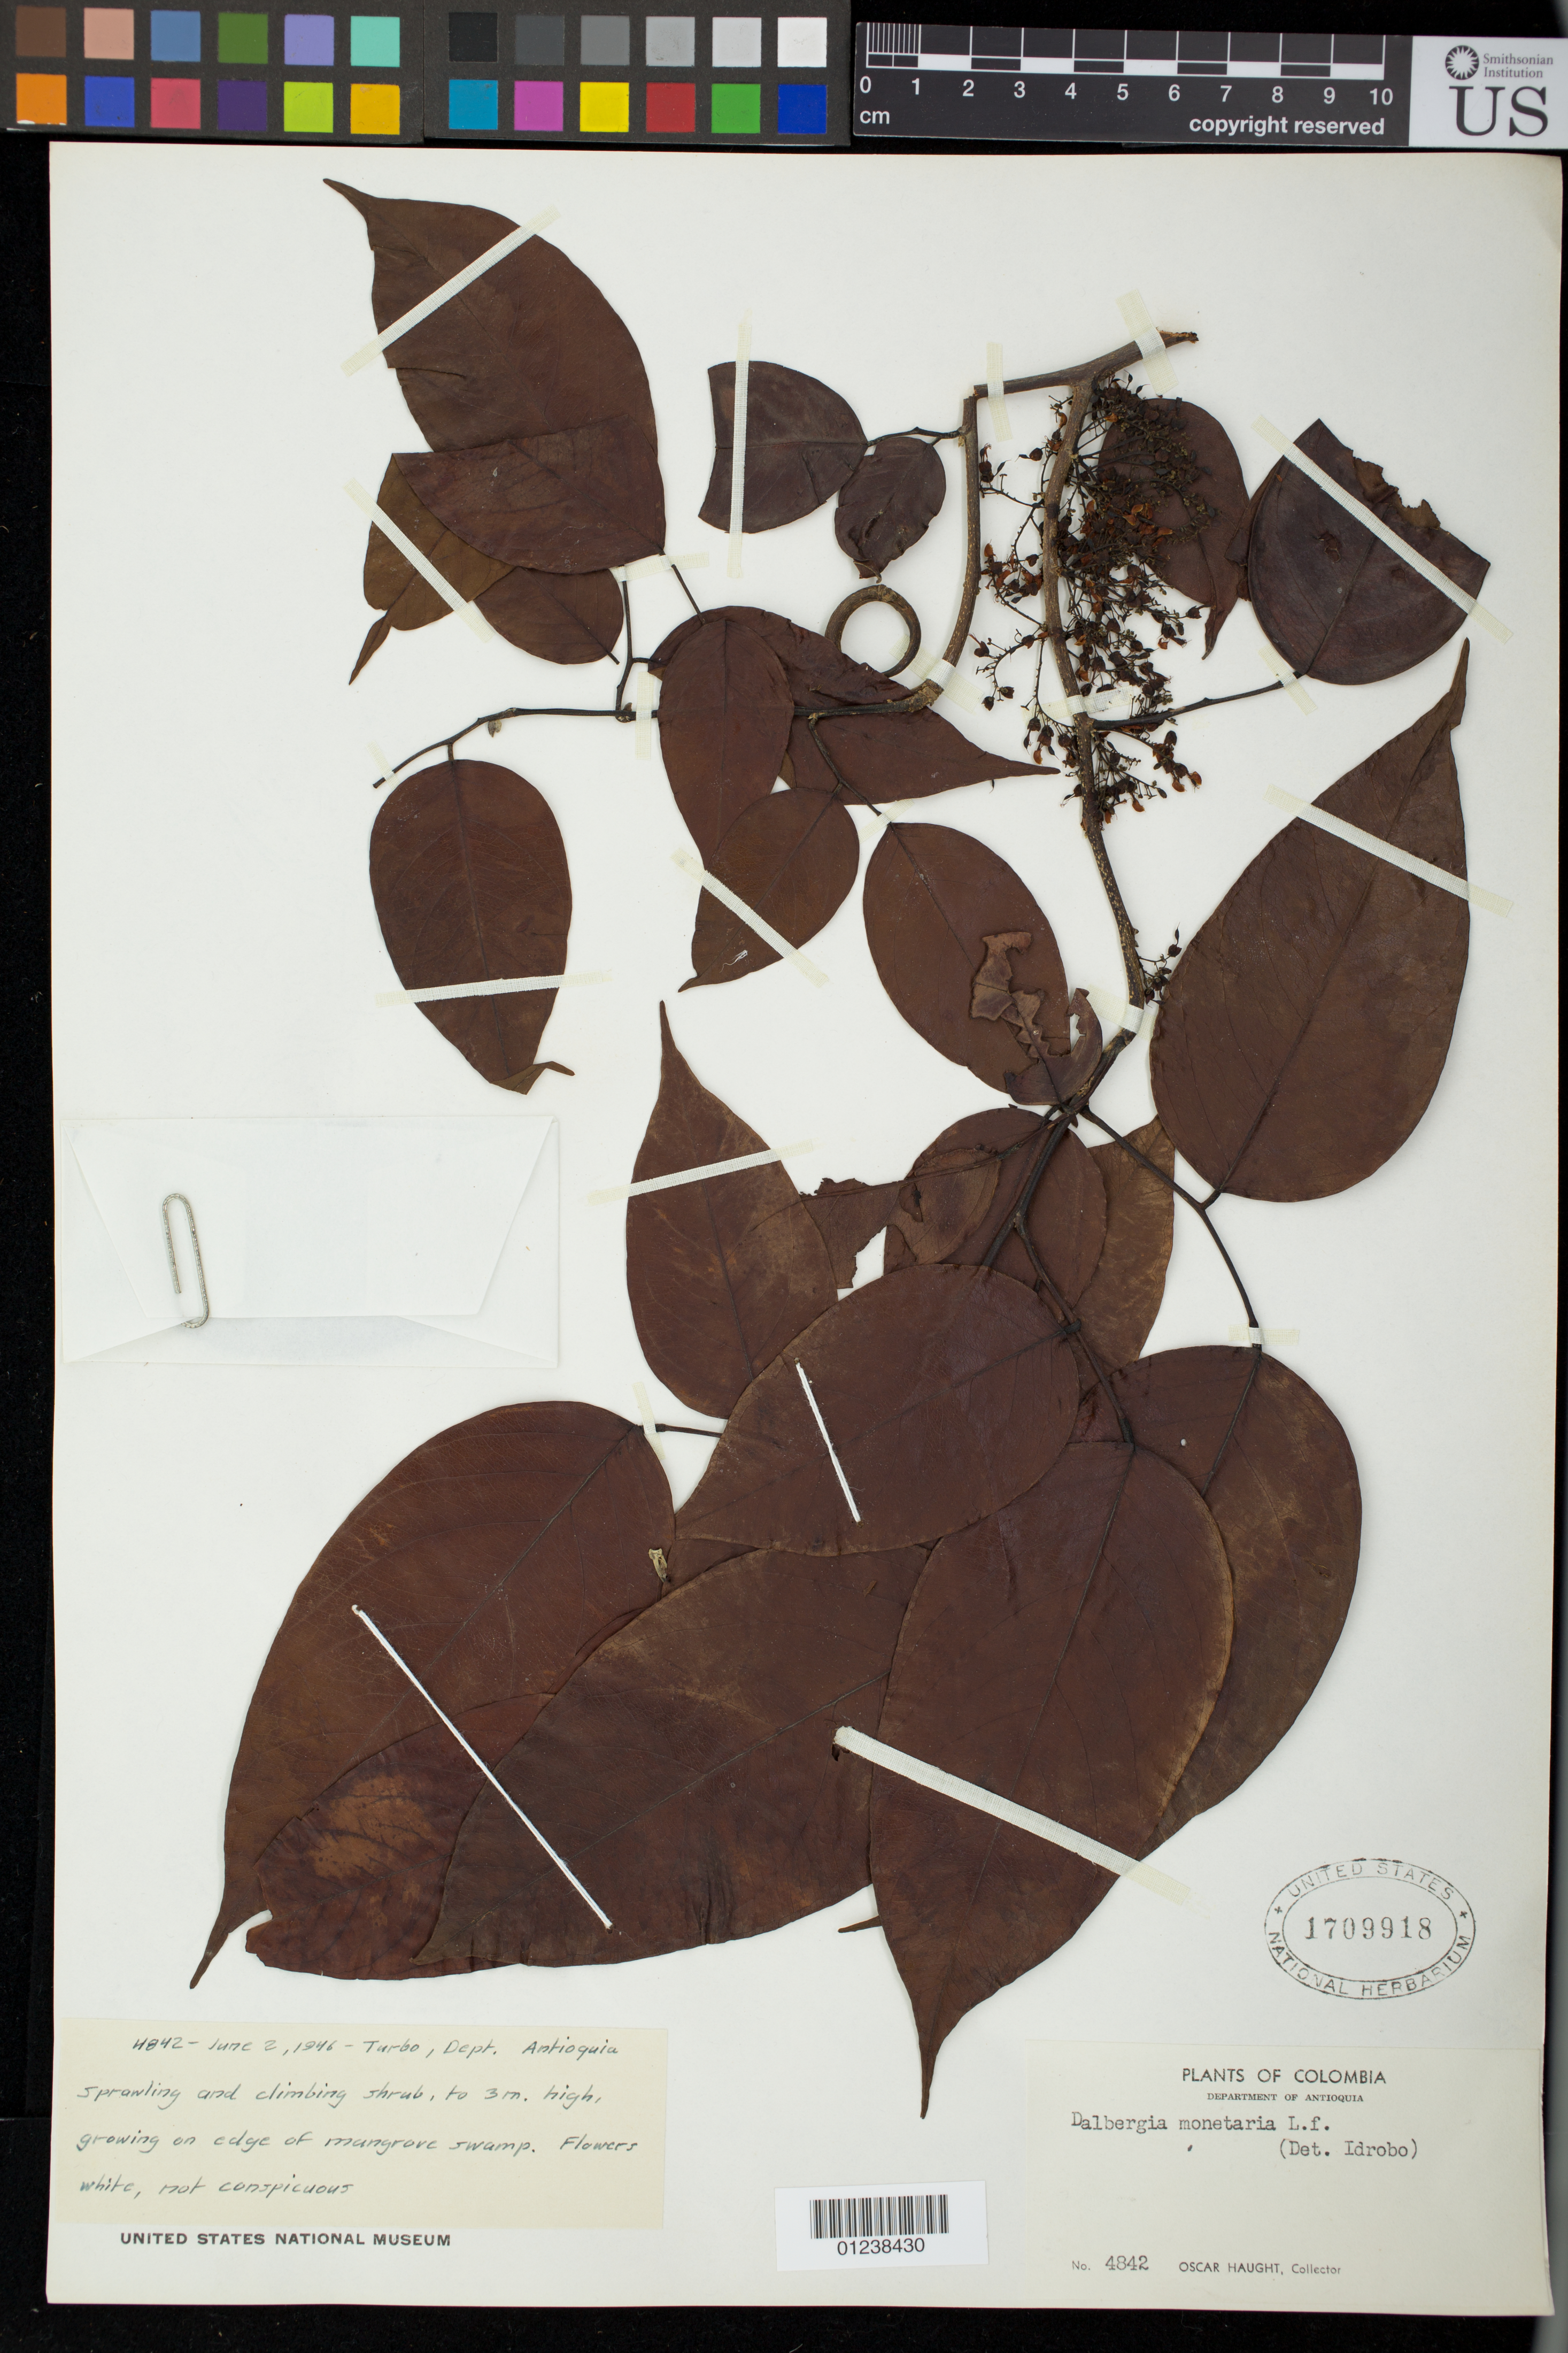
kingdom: Plantae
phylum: Tracheophyta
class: Magnoliopsida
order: Fabales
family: Fabaceae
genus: Dalbergia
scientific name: Dalbergia monetaria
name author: L. f.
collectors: O. Haught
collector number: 4842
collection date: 1946-06-01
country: Colombia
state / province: Antioquia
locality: Turbo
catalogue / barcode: US 1709918